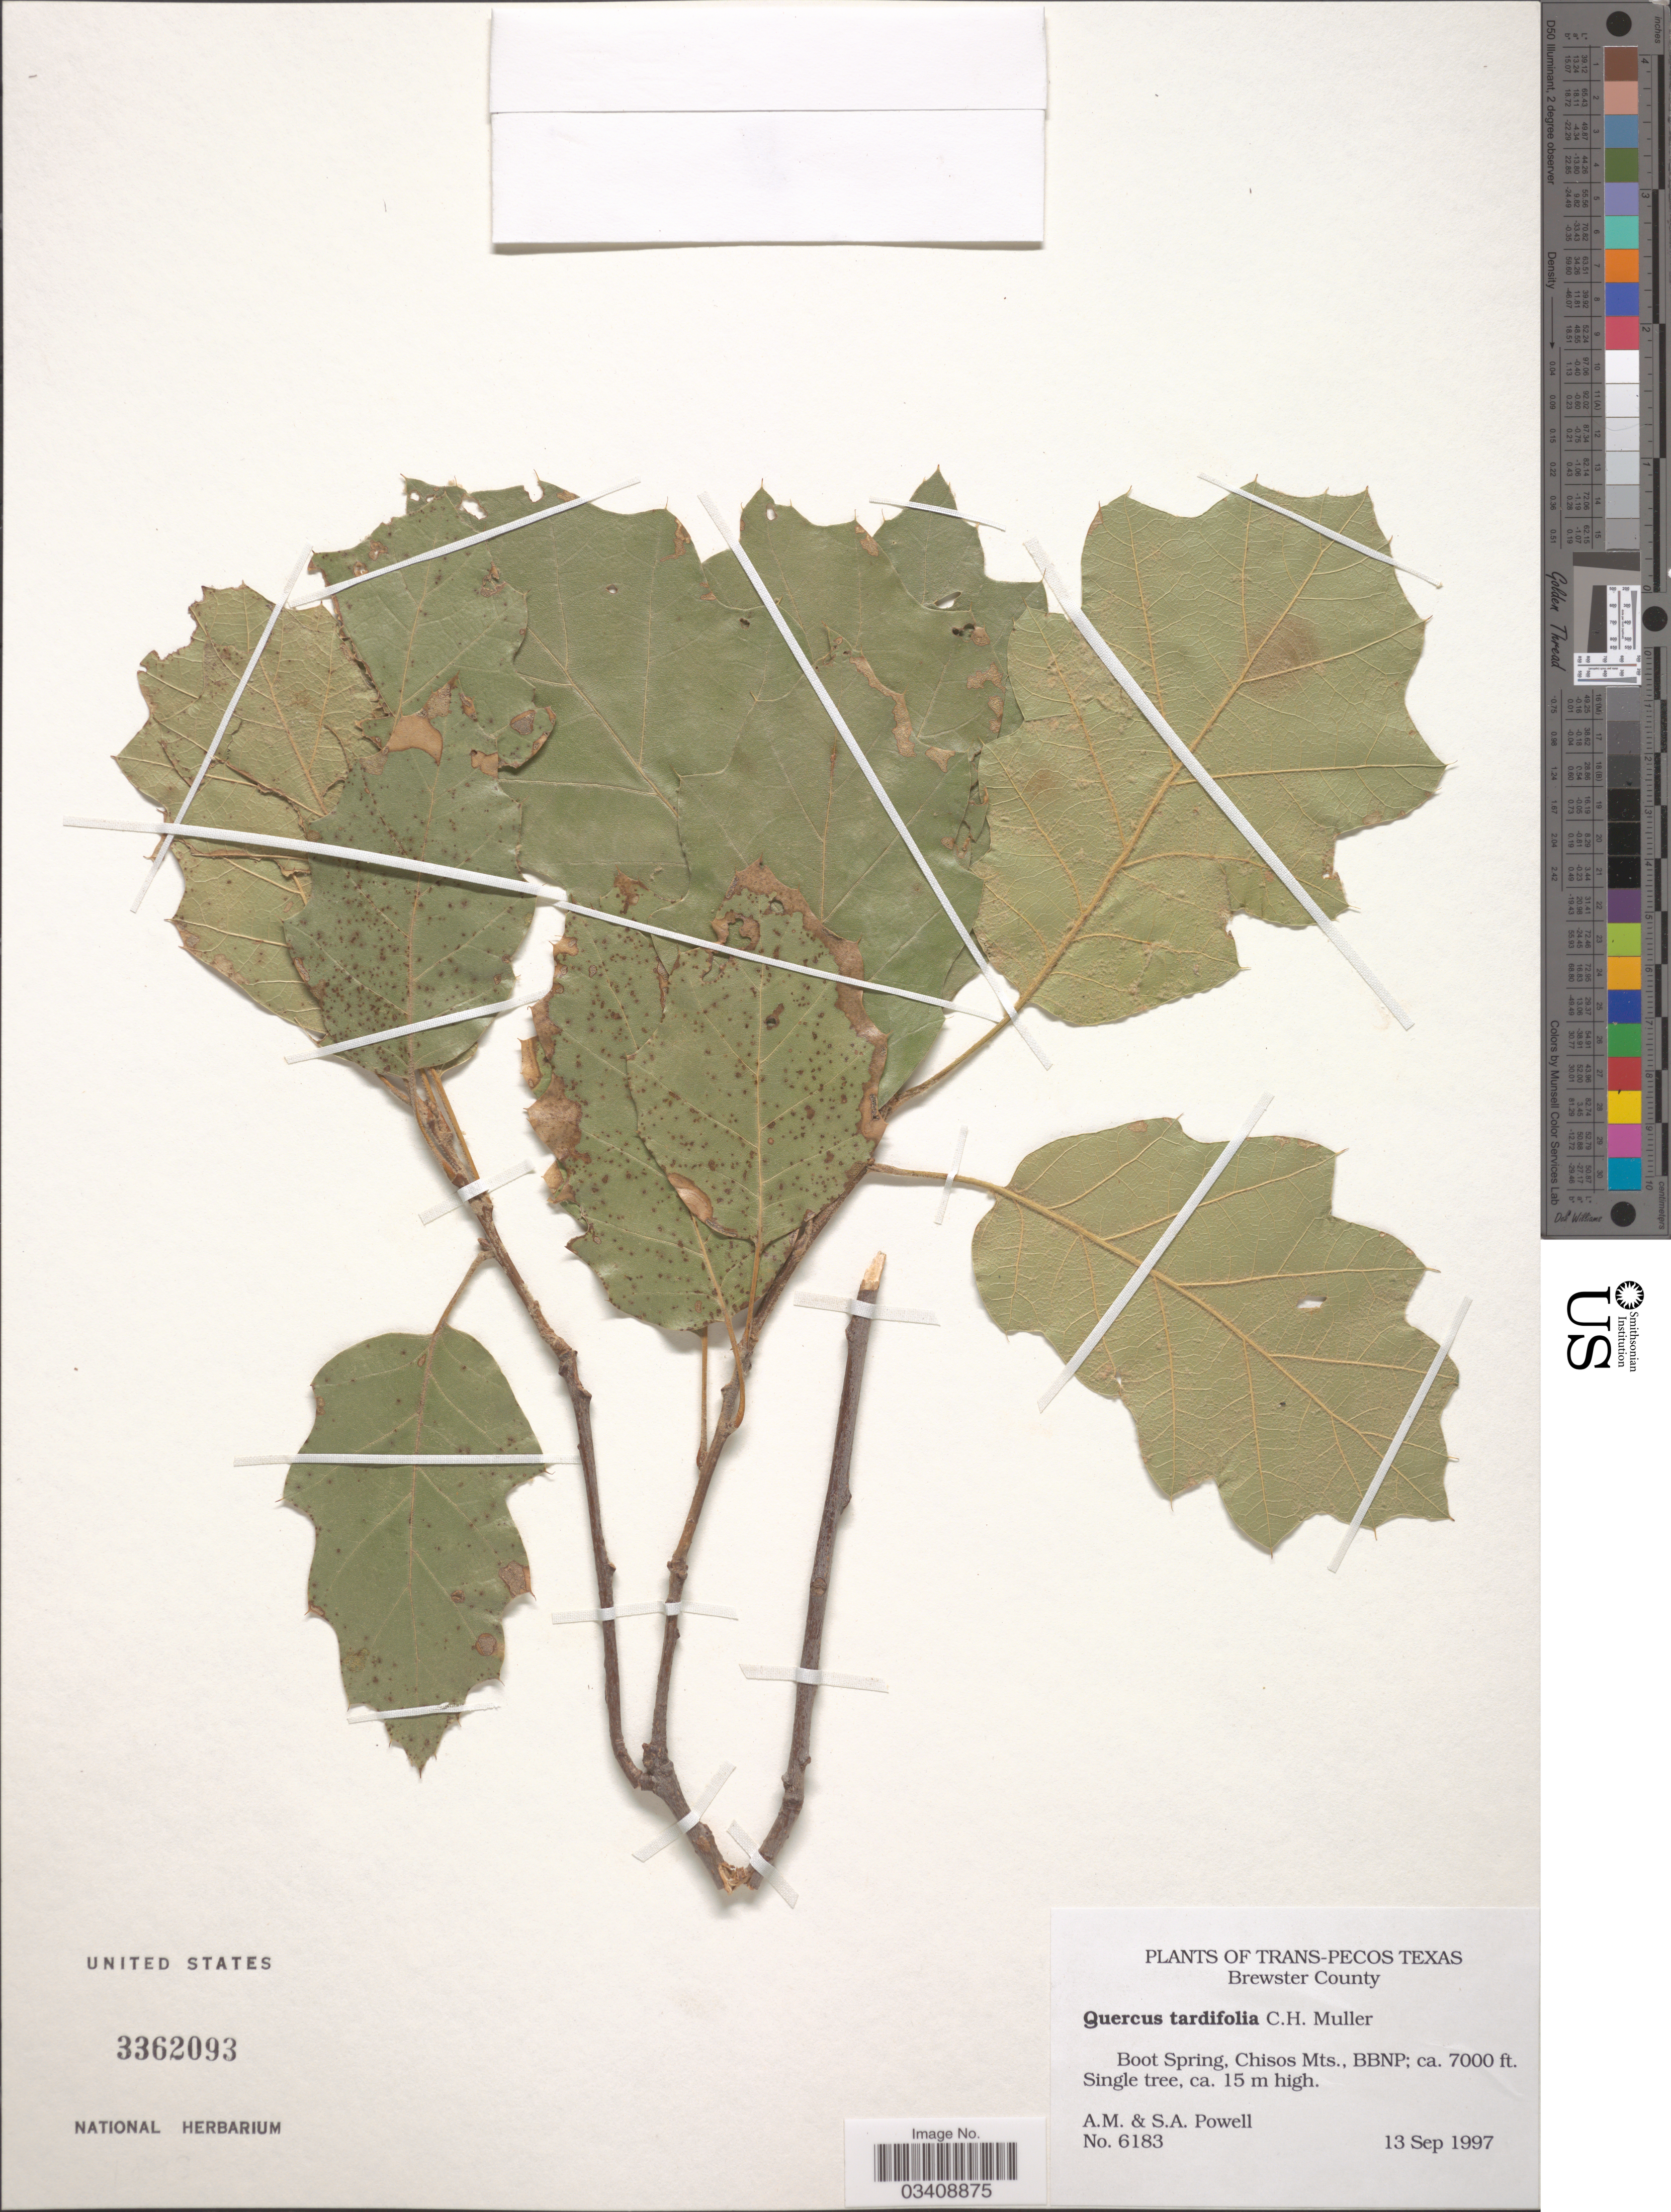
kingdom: Plantae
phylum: Tracheophyta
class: Magnoliopsida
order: Fagales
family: Fagaceae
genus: Quercus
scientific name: Quercus tardifolia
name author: C.H. Müll.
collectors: A. M. Powell & S. Powell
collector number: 6183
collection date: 1997-09-13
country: United States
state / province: Texas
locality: Trans-Pecos. Brewster County. Boot Spring, Chisos Mts., BBNP.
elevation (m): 2134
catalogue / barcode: US 3362093